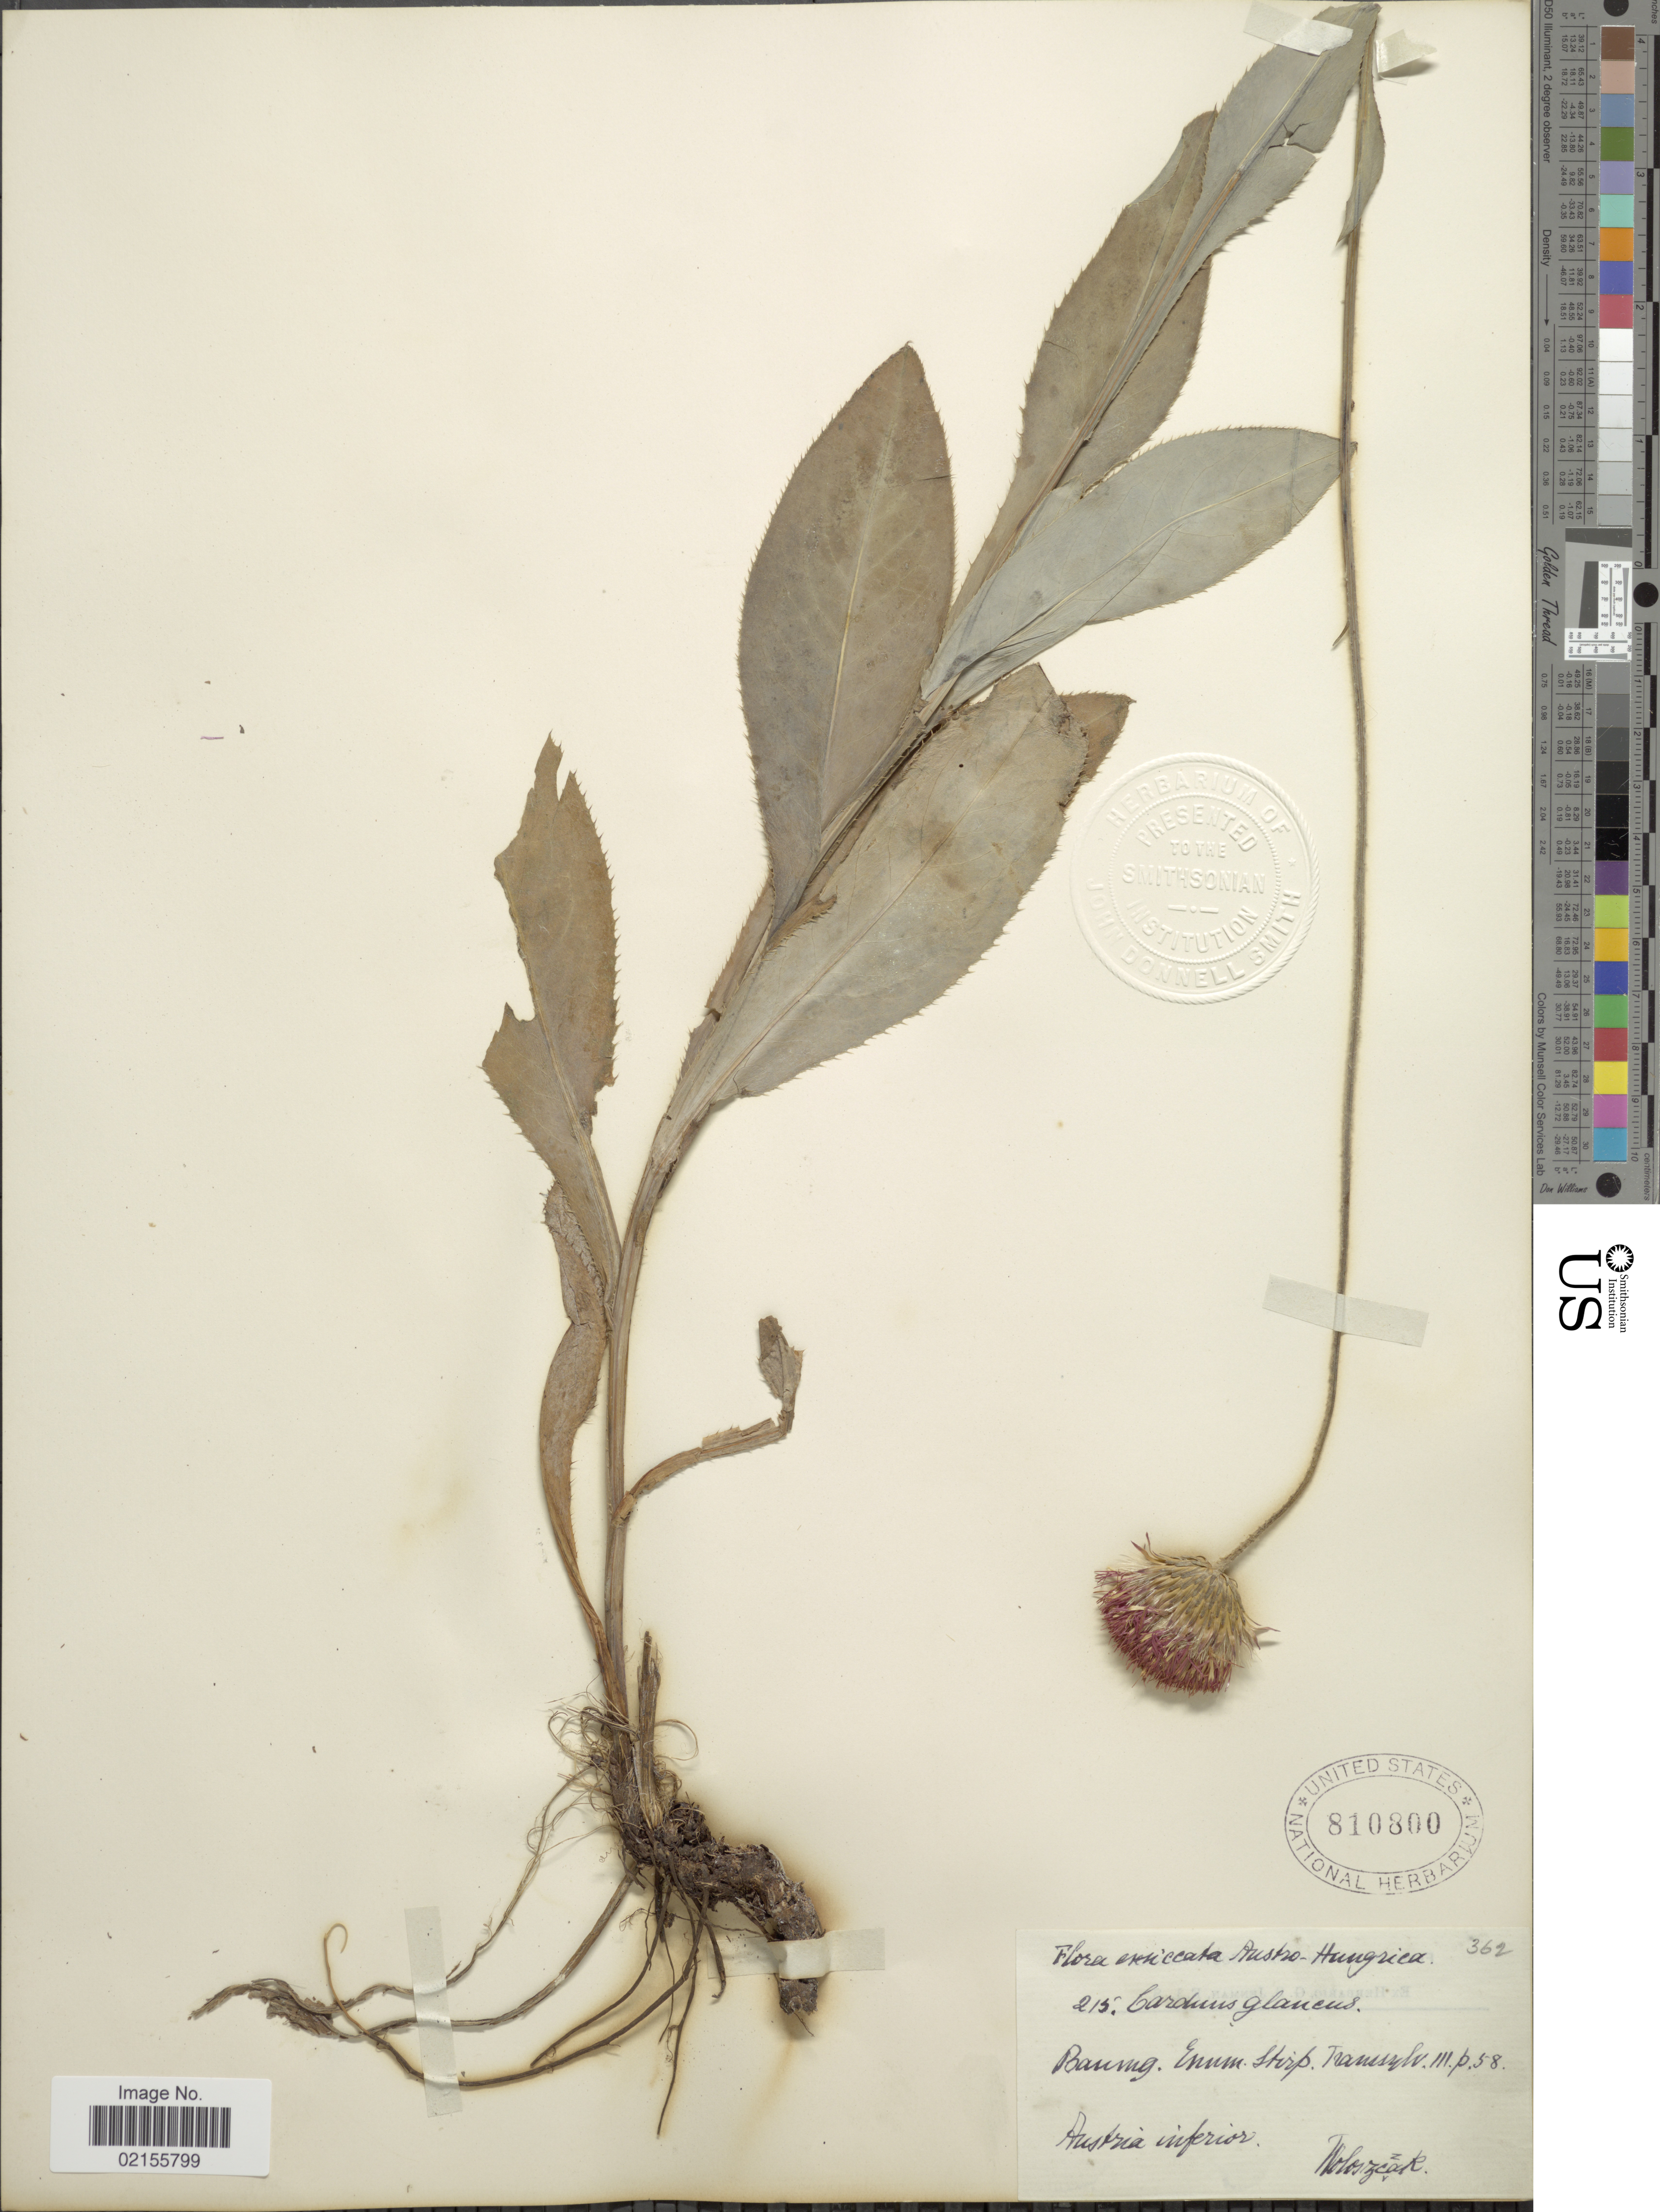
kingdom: Plantae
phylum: Tracheophyta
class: Magnoliopsida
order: Asterales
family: Asteraceae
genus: Carduus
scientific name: Carduus defloratus subsp. glaucus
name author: (Baumg.) Nyman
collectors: Woloszczak, E.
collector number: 215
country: Austria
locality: Austro-Hungarica, Austria inferior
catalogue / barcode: US 810800